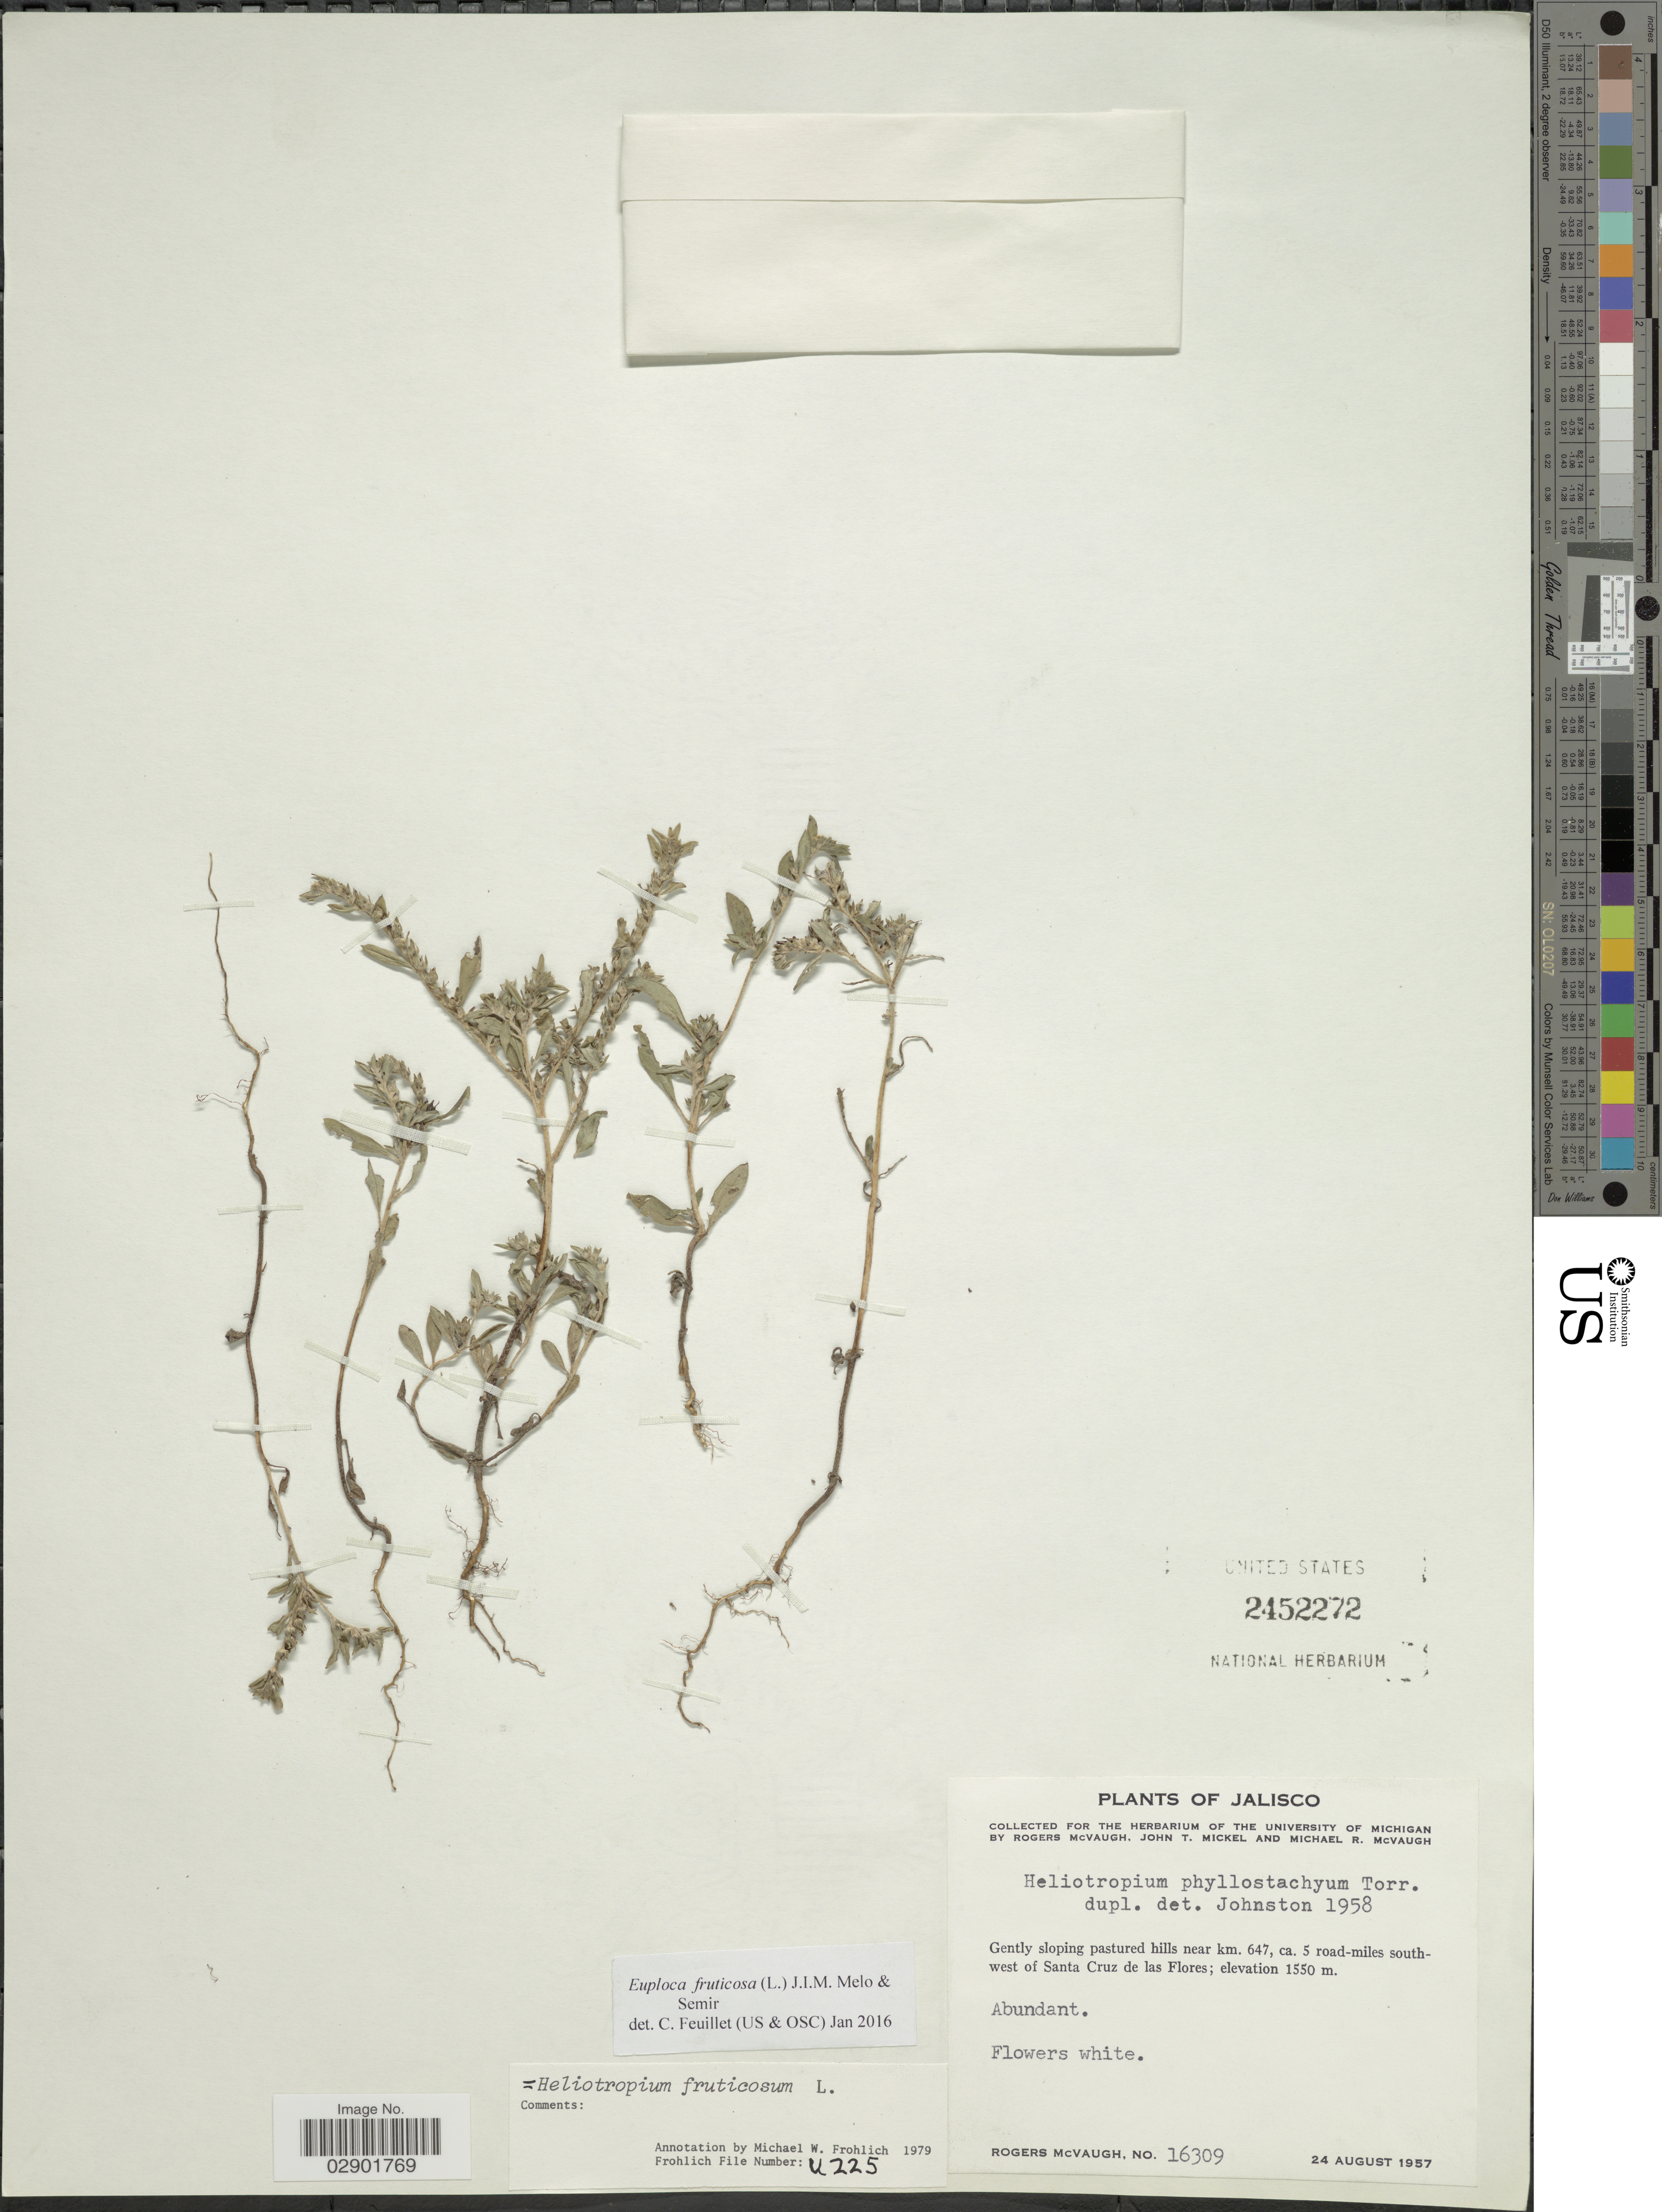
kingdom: Plantae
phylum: Tracheophyta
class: Magnoliopsida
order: Boraginales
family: Heliotropiaceae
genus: Euploca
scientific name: Euploca fruticosa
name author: (L.) J.I.M. Melo & Semir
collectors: R. McVaugh, J. T. Mickel & M. R. McVaugh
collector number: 16309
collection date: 1957-08-24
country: Mexico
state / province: Jalisco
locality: Gently sloping pastured hills near km. 647, ca. 5 road-miles south-west of Santa Cruz de las Flores.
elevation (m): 1550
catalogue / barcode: US 2452272